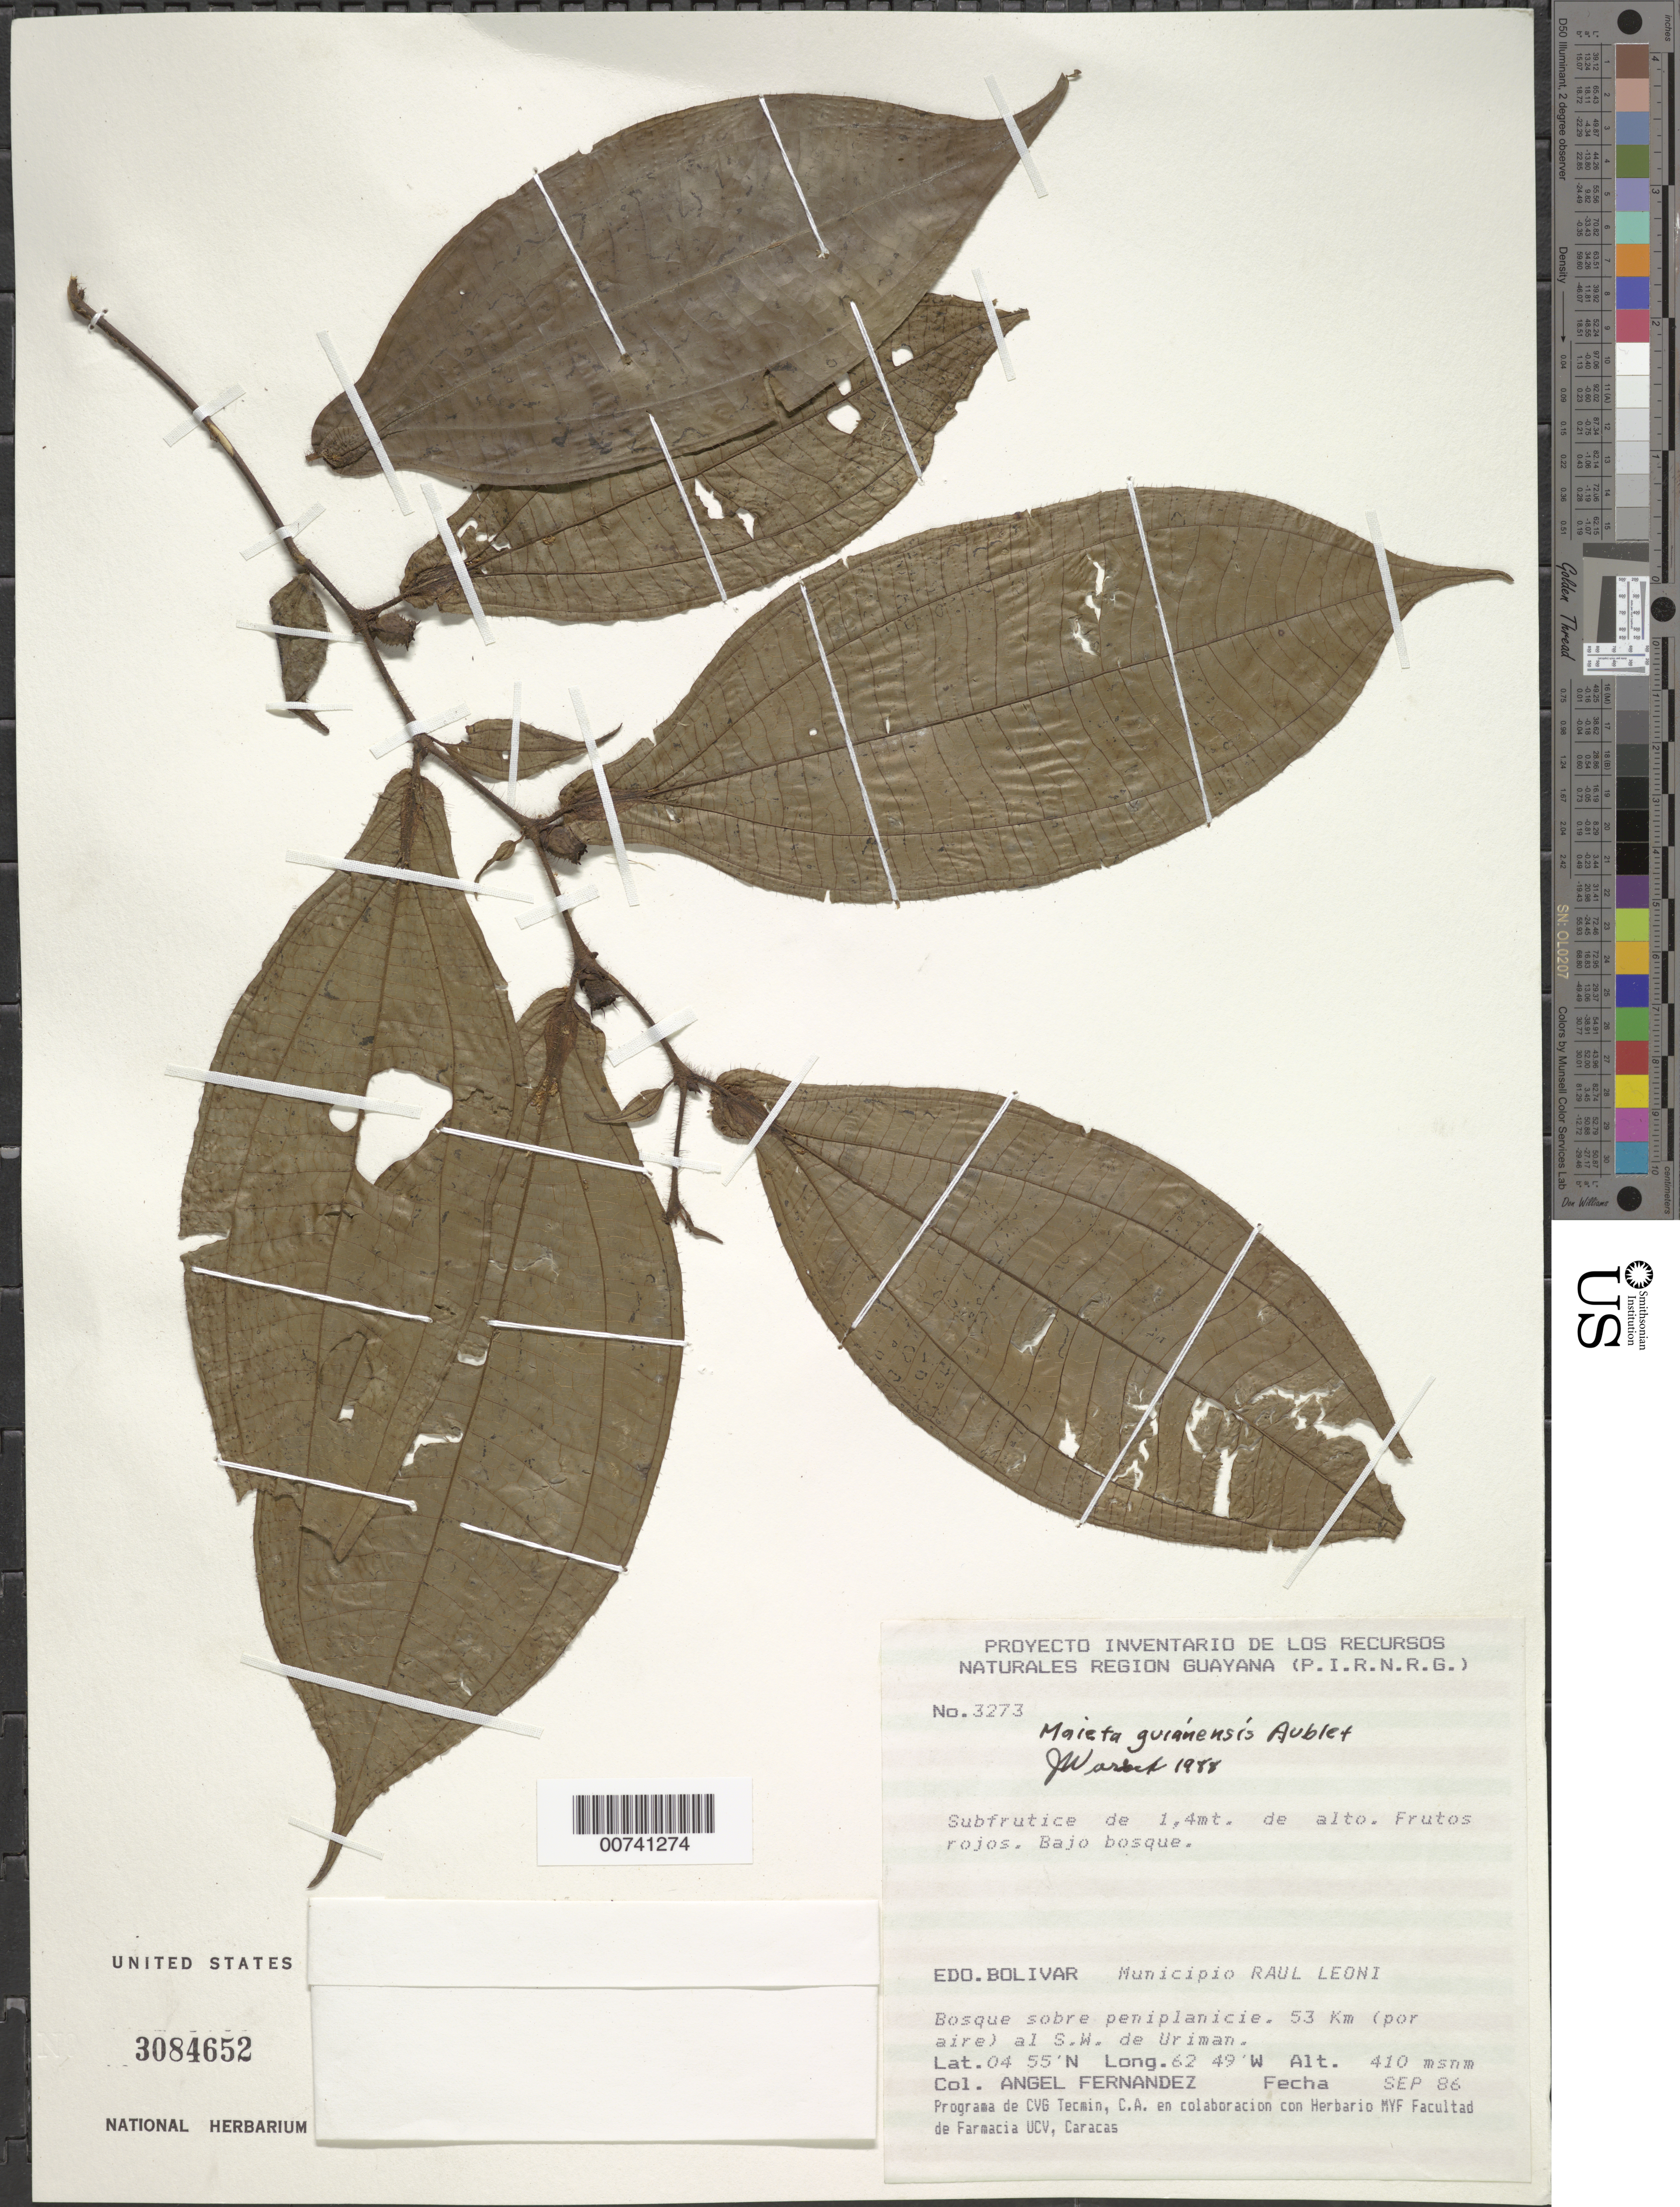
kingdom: Plantae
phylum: Tracheophyta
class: Magnoliopsida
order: Myrtales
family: Melastomataceae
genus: Maieta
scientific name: Maieta guianensis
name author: Aubl.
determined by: Wurdack, John J., (US), US (UNITED STATES)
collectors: A. Fernández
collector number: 3272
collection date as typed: Sep-86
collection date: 1986-09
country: Venezuela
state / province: Bolívar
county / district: Angostura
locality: Mun. Raúl Leoni [=Angostura], 53 km by air to SW of Uriman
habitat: Bajo bosque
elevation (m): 410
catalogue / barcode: US 3084652